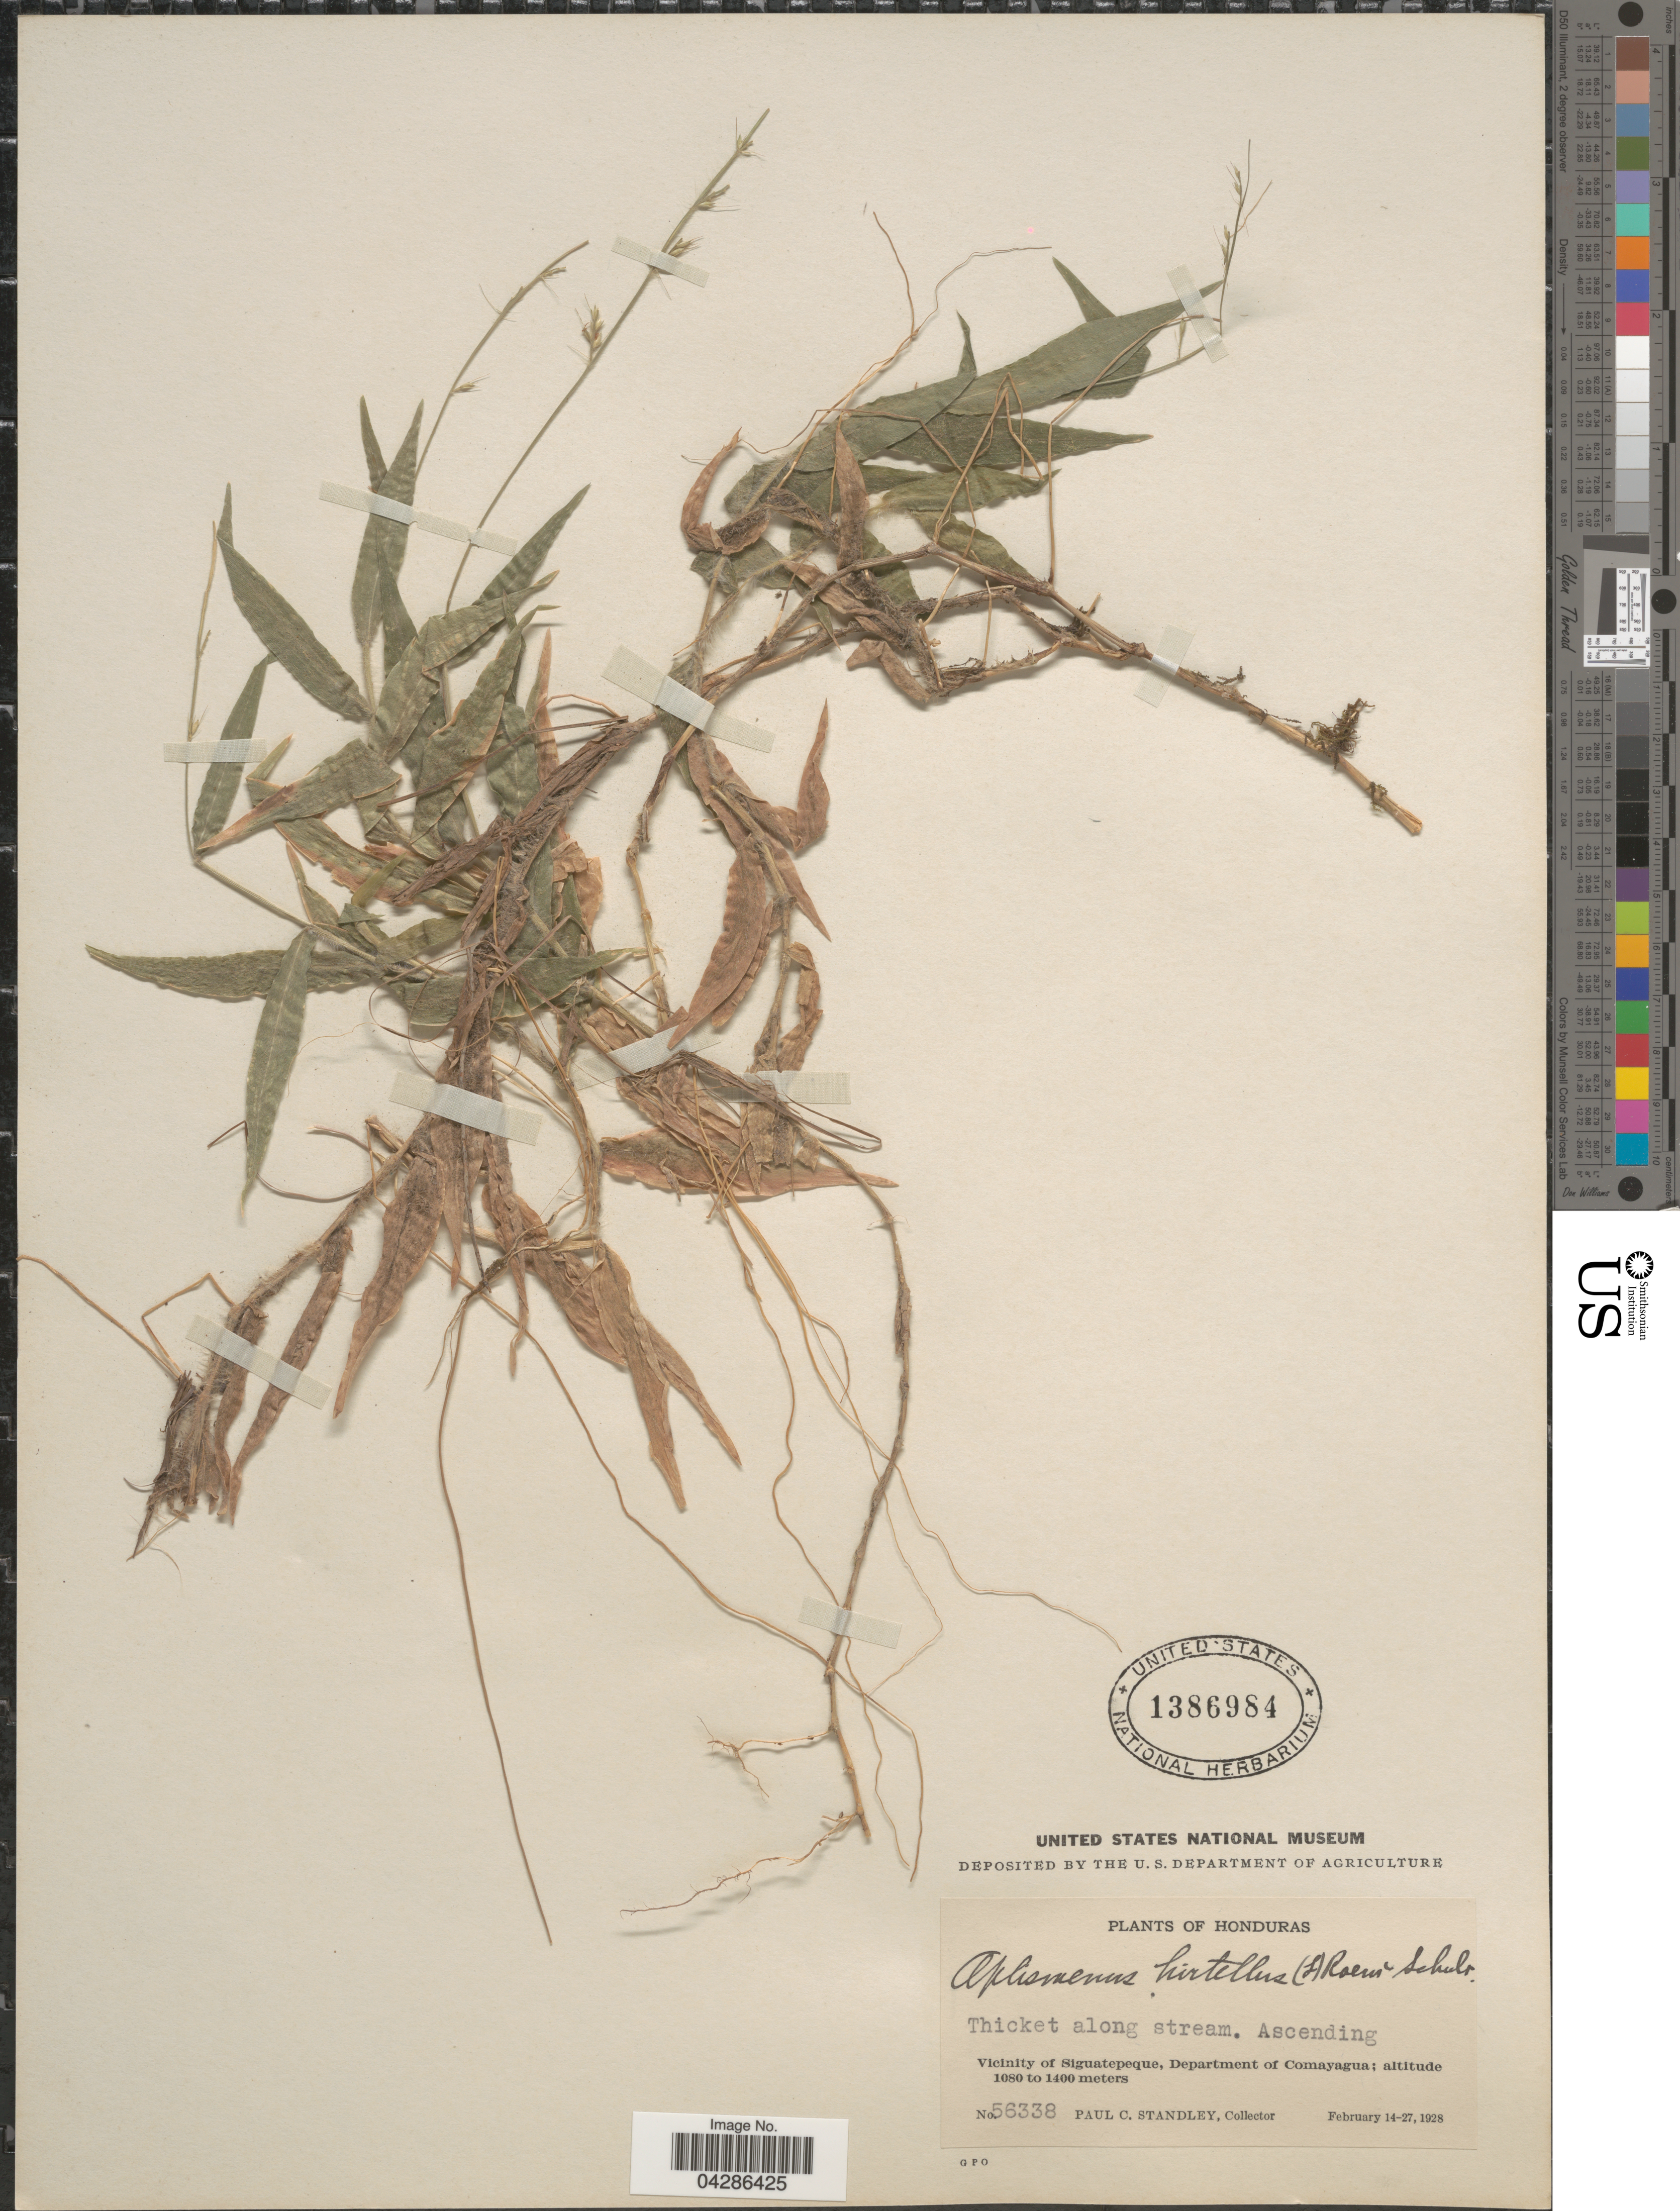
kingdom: Plantae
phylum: Tracheophyta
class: Liliopsida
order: Poales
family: Poaceae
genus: Oplismenus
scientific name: Oplismenus hirtellus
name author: (L.) P. Beauv.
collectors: P. C. Standley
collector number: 56338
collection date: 1928-02-14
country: Honduras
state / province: Comayagua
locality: Vicinity of Siguatepeque, Department of Comayagua.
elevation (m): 1080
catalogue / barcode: US 1386984